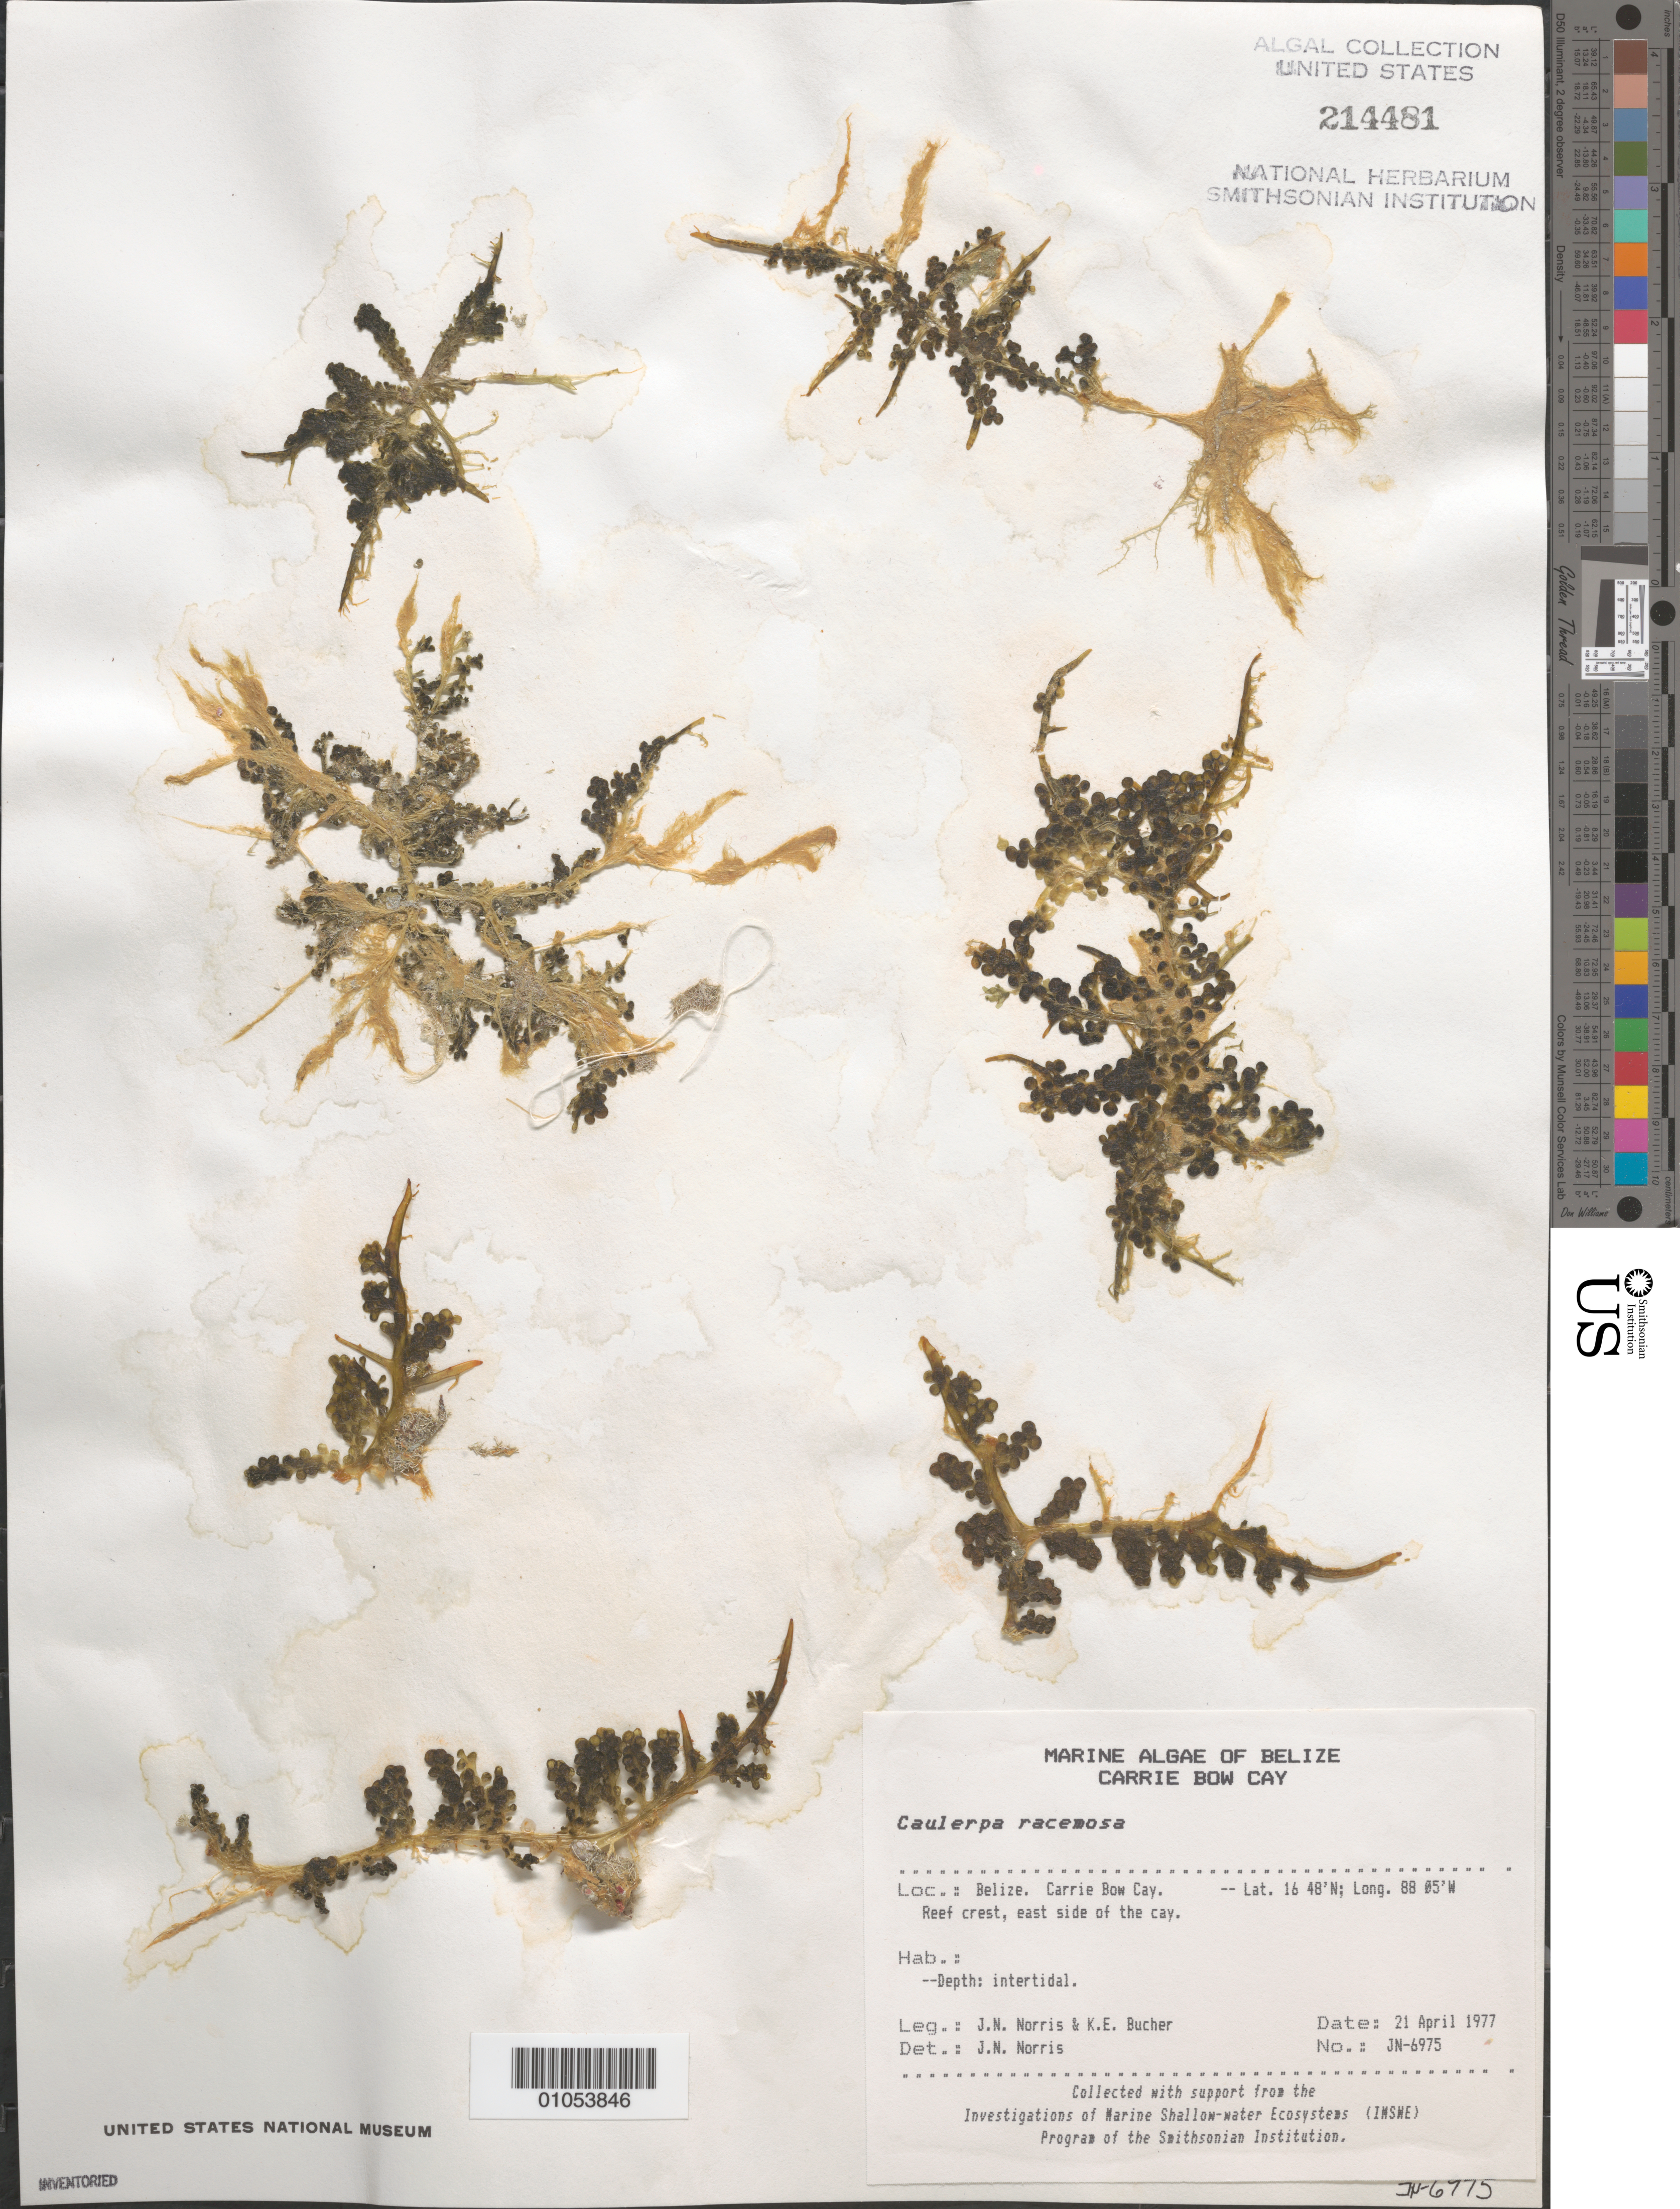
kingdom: Plantae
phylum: Chlorophyta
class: Ulvophyceae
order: Bryopsidales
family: Caulerpaceae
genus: Caulerpa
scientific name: Caulerpa racemosa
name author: (Forssk.) J. Agardh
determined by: Norris, James N.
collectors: J. N. Norris & K. E. Bucher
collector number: JN-6975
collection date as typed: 21 Apr 1977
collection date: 1977-04-21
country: Belize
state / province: Stann Creek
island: Carrie Bow Cay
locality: Reef crest, east side of cay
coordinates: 16 48'N, 88 05'W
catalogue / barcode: US 214481